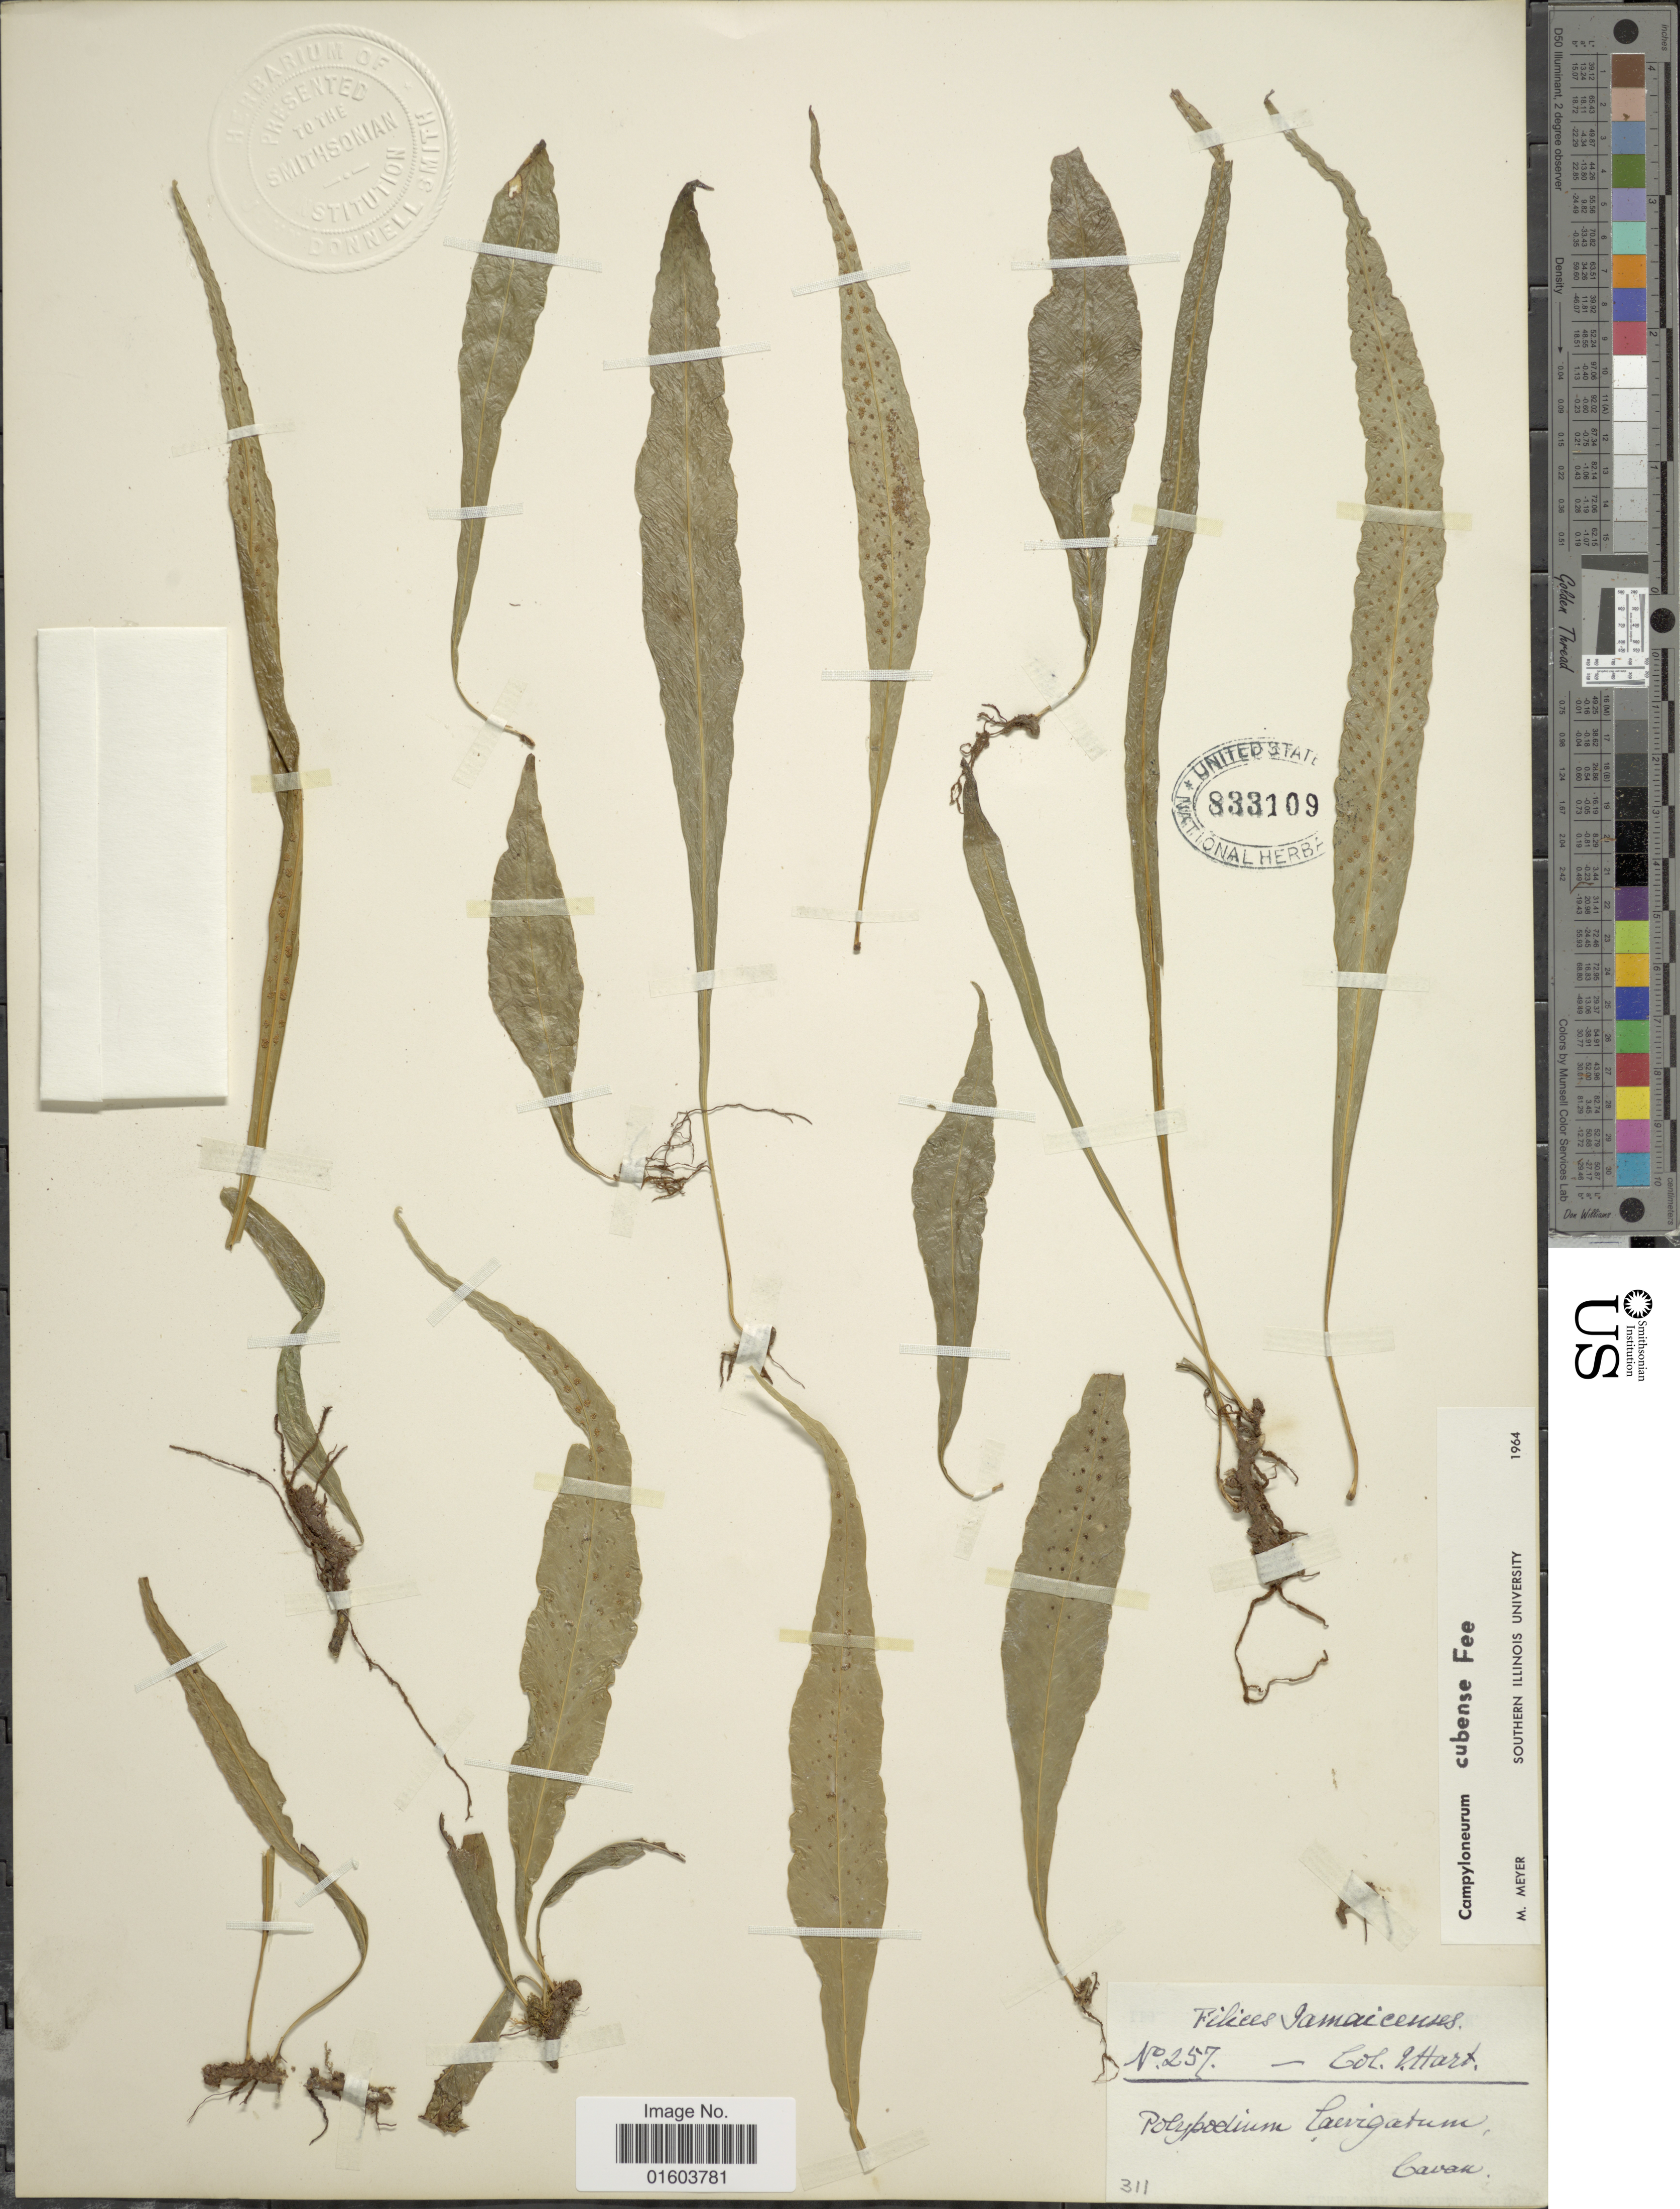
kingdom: Plantae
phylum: Tracheophyta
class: Polypodiopsida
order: Polypodiales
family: Polypodiaceae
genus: Campyloneurum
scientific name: Campyloneurum vexatum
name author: Ching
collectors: J. Hart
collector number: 257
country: Jamaica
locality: Jamaicenses.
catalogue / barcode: US 833109